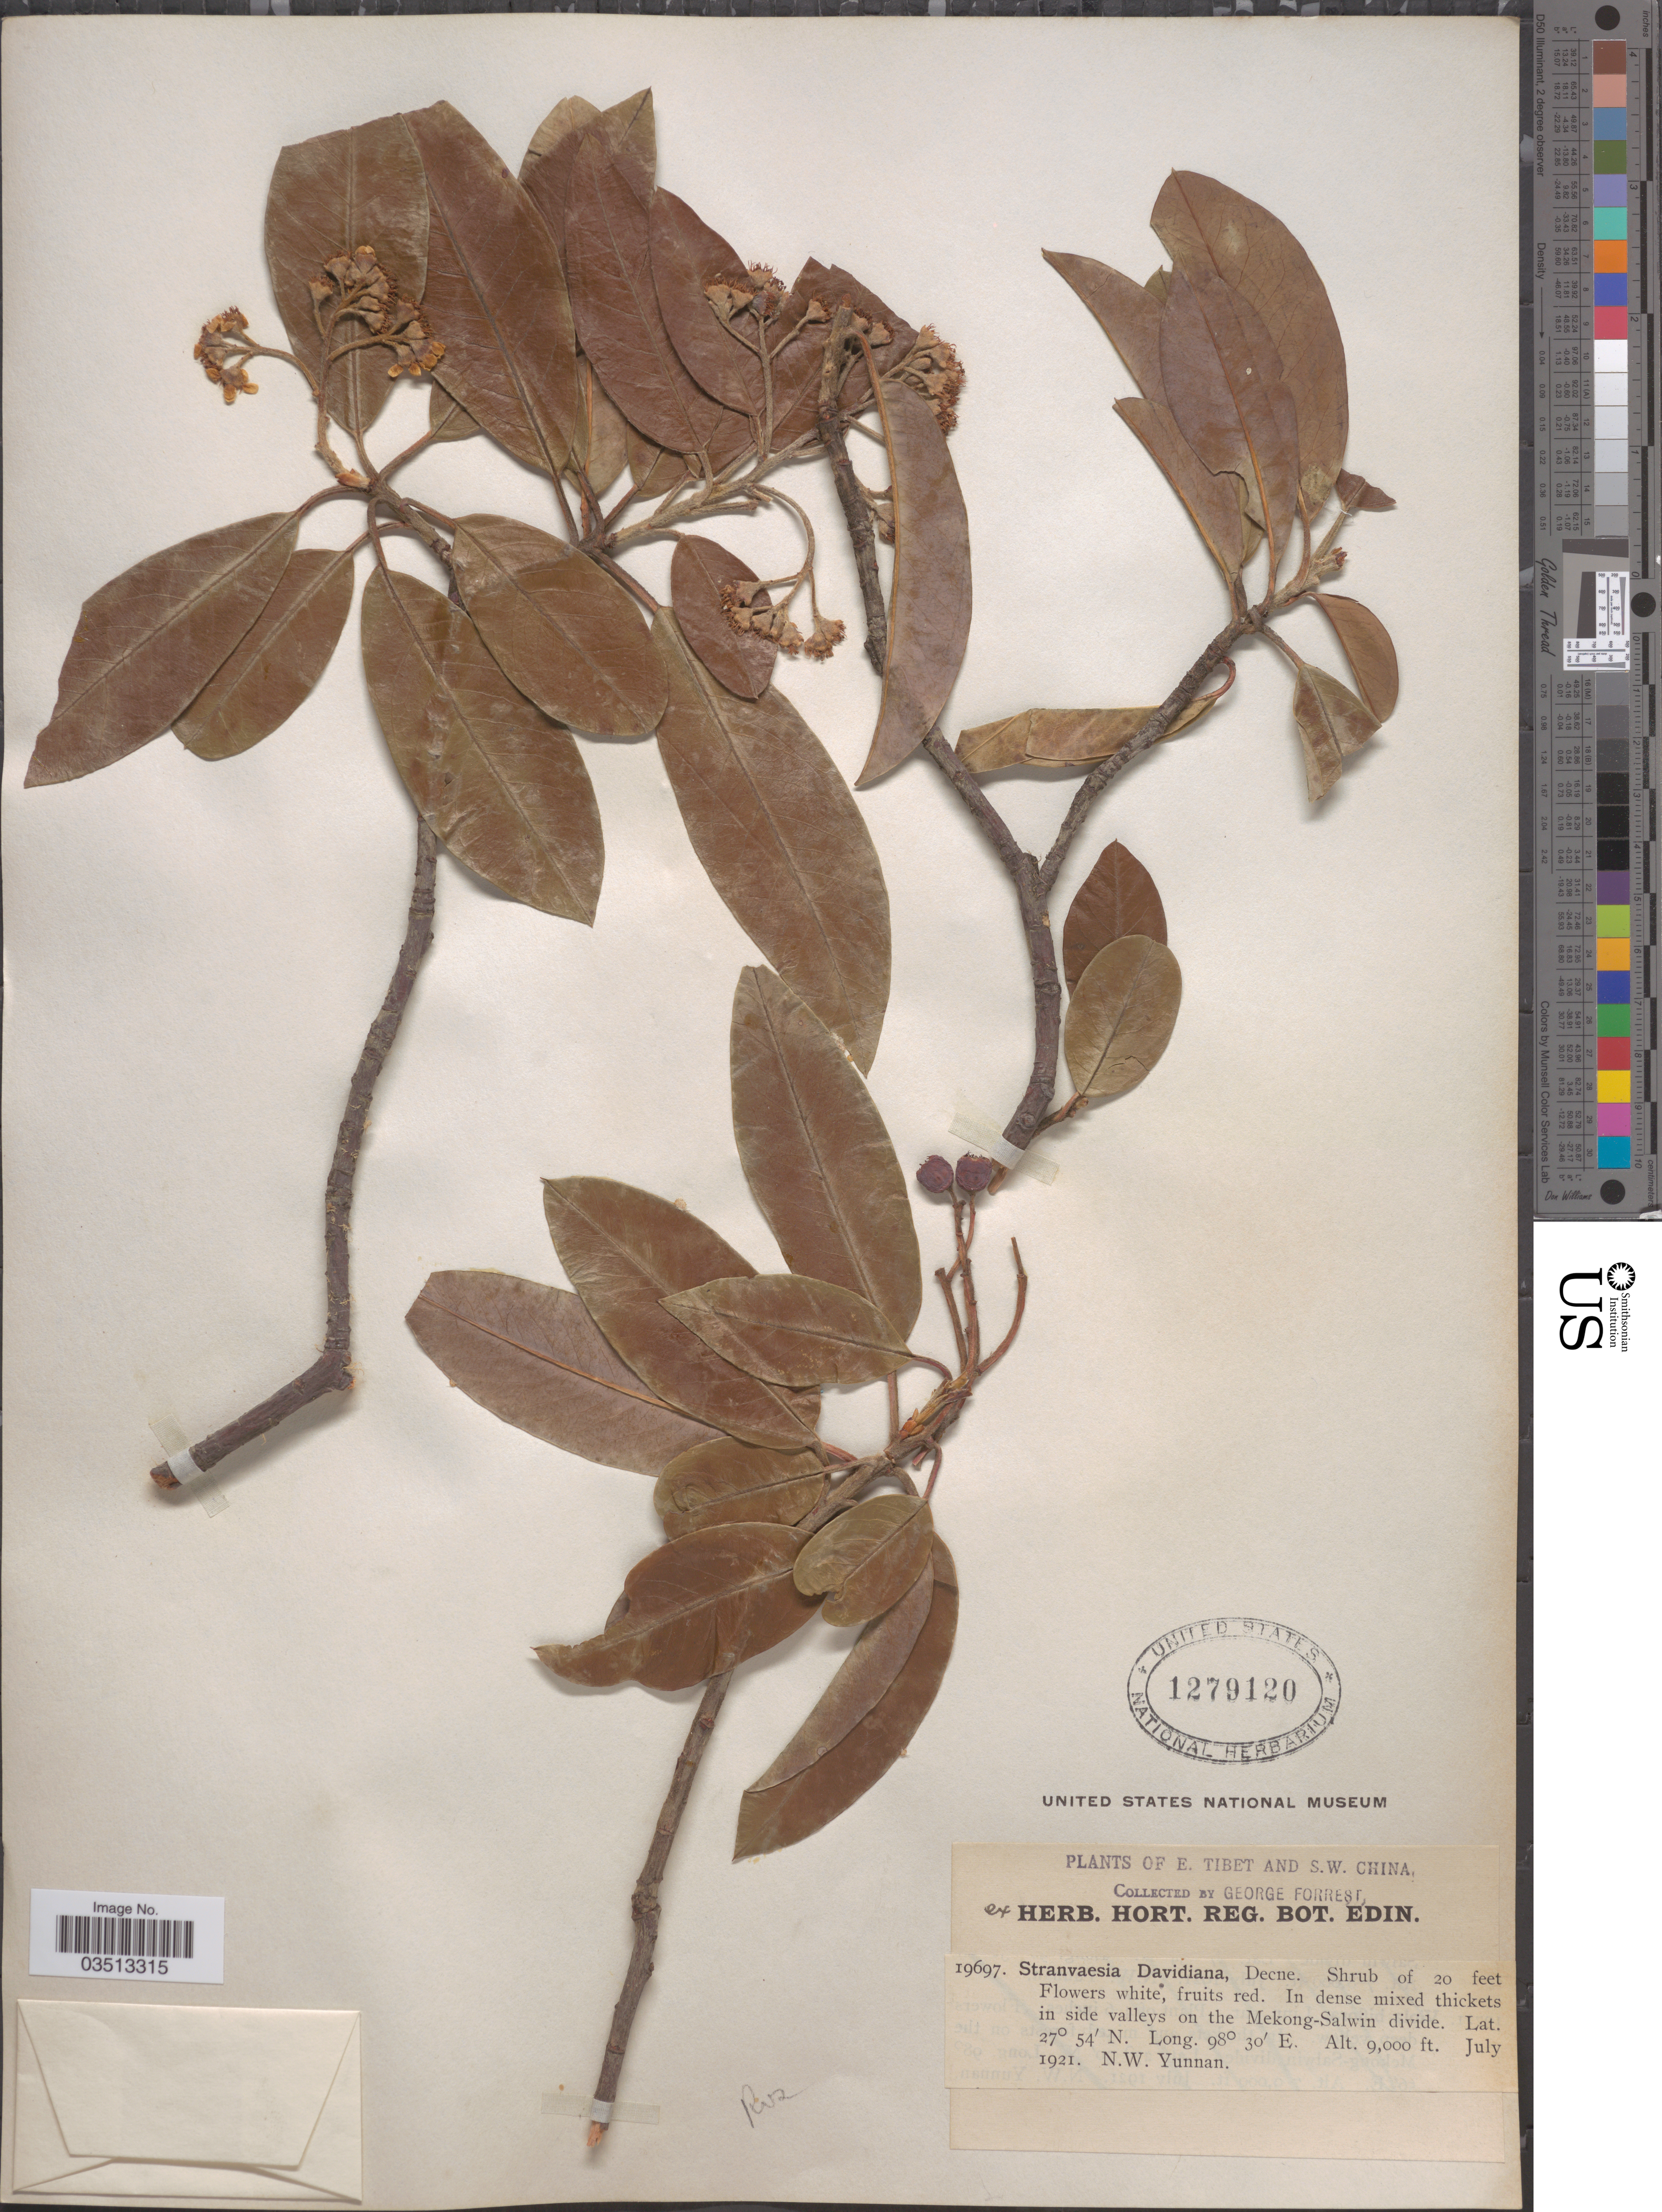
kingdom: Plantae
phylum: Tracheophyta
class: Magnoliopsida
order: Rosales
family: Rosaceae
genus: Stranvaesia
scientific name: Stranvaesia davidiana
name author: Decne.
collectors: G. Forrest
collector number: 19697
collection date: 1921-07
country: China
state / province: Yunnan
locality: S.W. China. In side valleys on the Mekong-Salwin divide. N.W. Yunnan.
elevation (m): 2743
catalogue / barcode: US 1279120